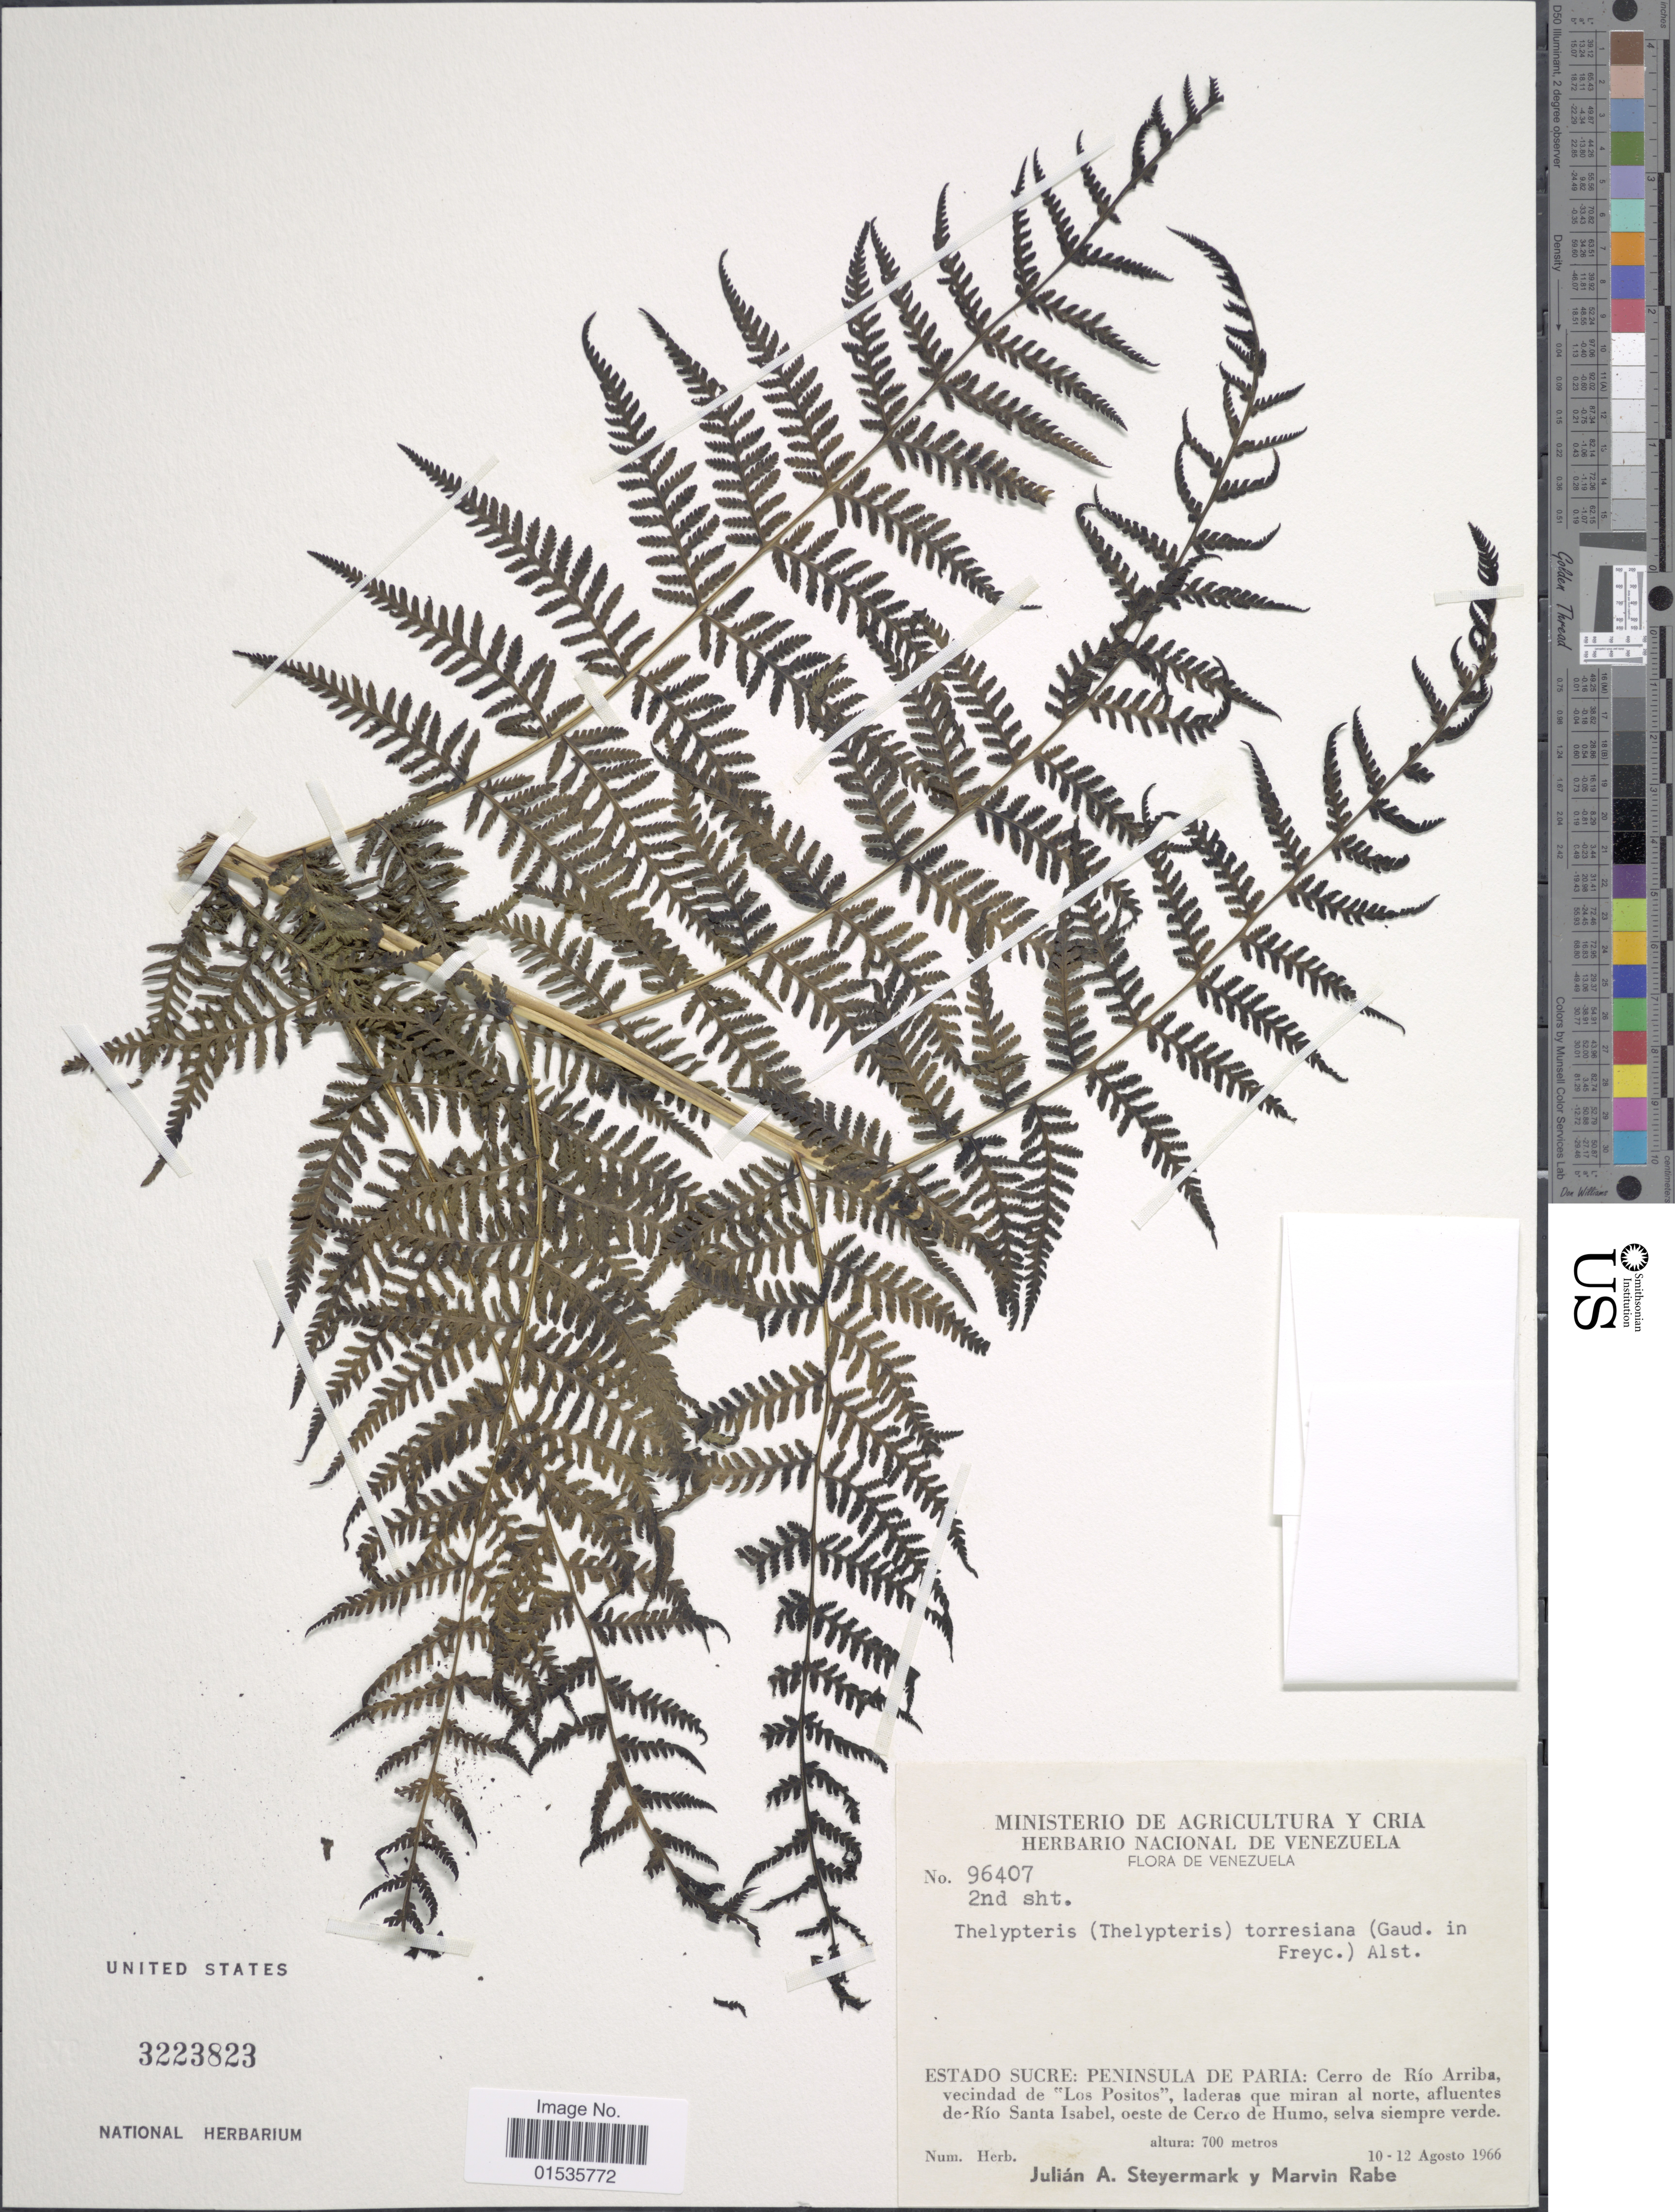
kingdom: Plantae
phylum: Tracheophyta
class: Polypodiopsida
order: Polypodiales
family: Thelypteridaceae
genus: Macrothelypteris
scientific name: Macrothelypteris torresiana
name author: (Gaudich.) Ching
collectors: J. Steyermark & M. Rabe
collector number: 96407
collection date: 1966-08-10/1966-08-12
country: Venezuela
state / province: Sucre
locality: Venezuela, Estado Sucre: Peninsula de Paria: Cerro de Rio Arriba vecindad de "Los Positos", laderas que miran al norte, afluente de Rio Santa Isabel, oeste de Cerro de Humo.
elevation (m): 700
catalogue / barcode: US 3223823